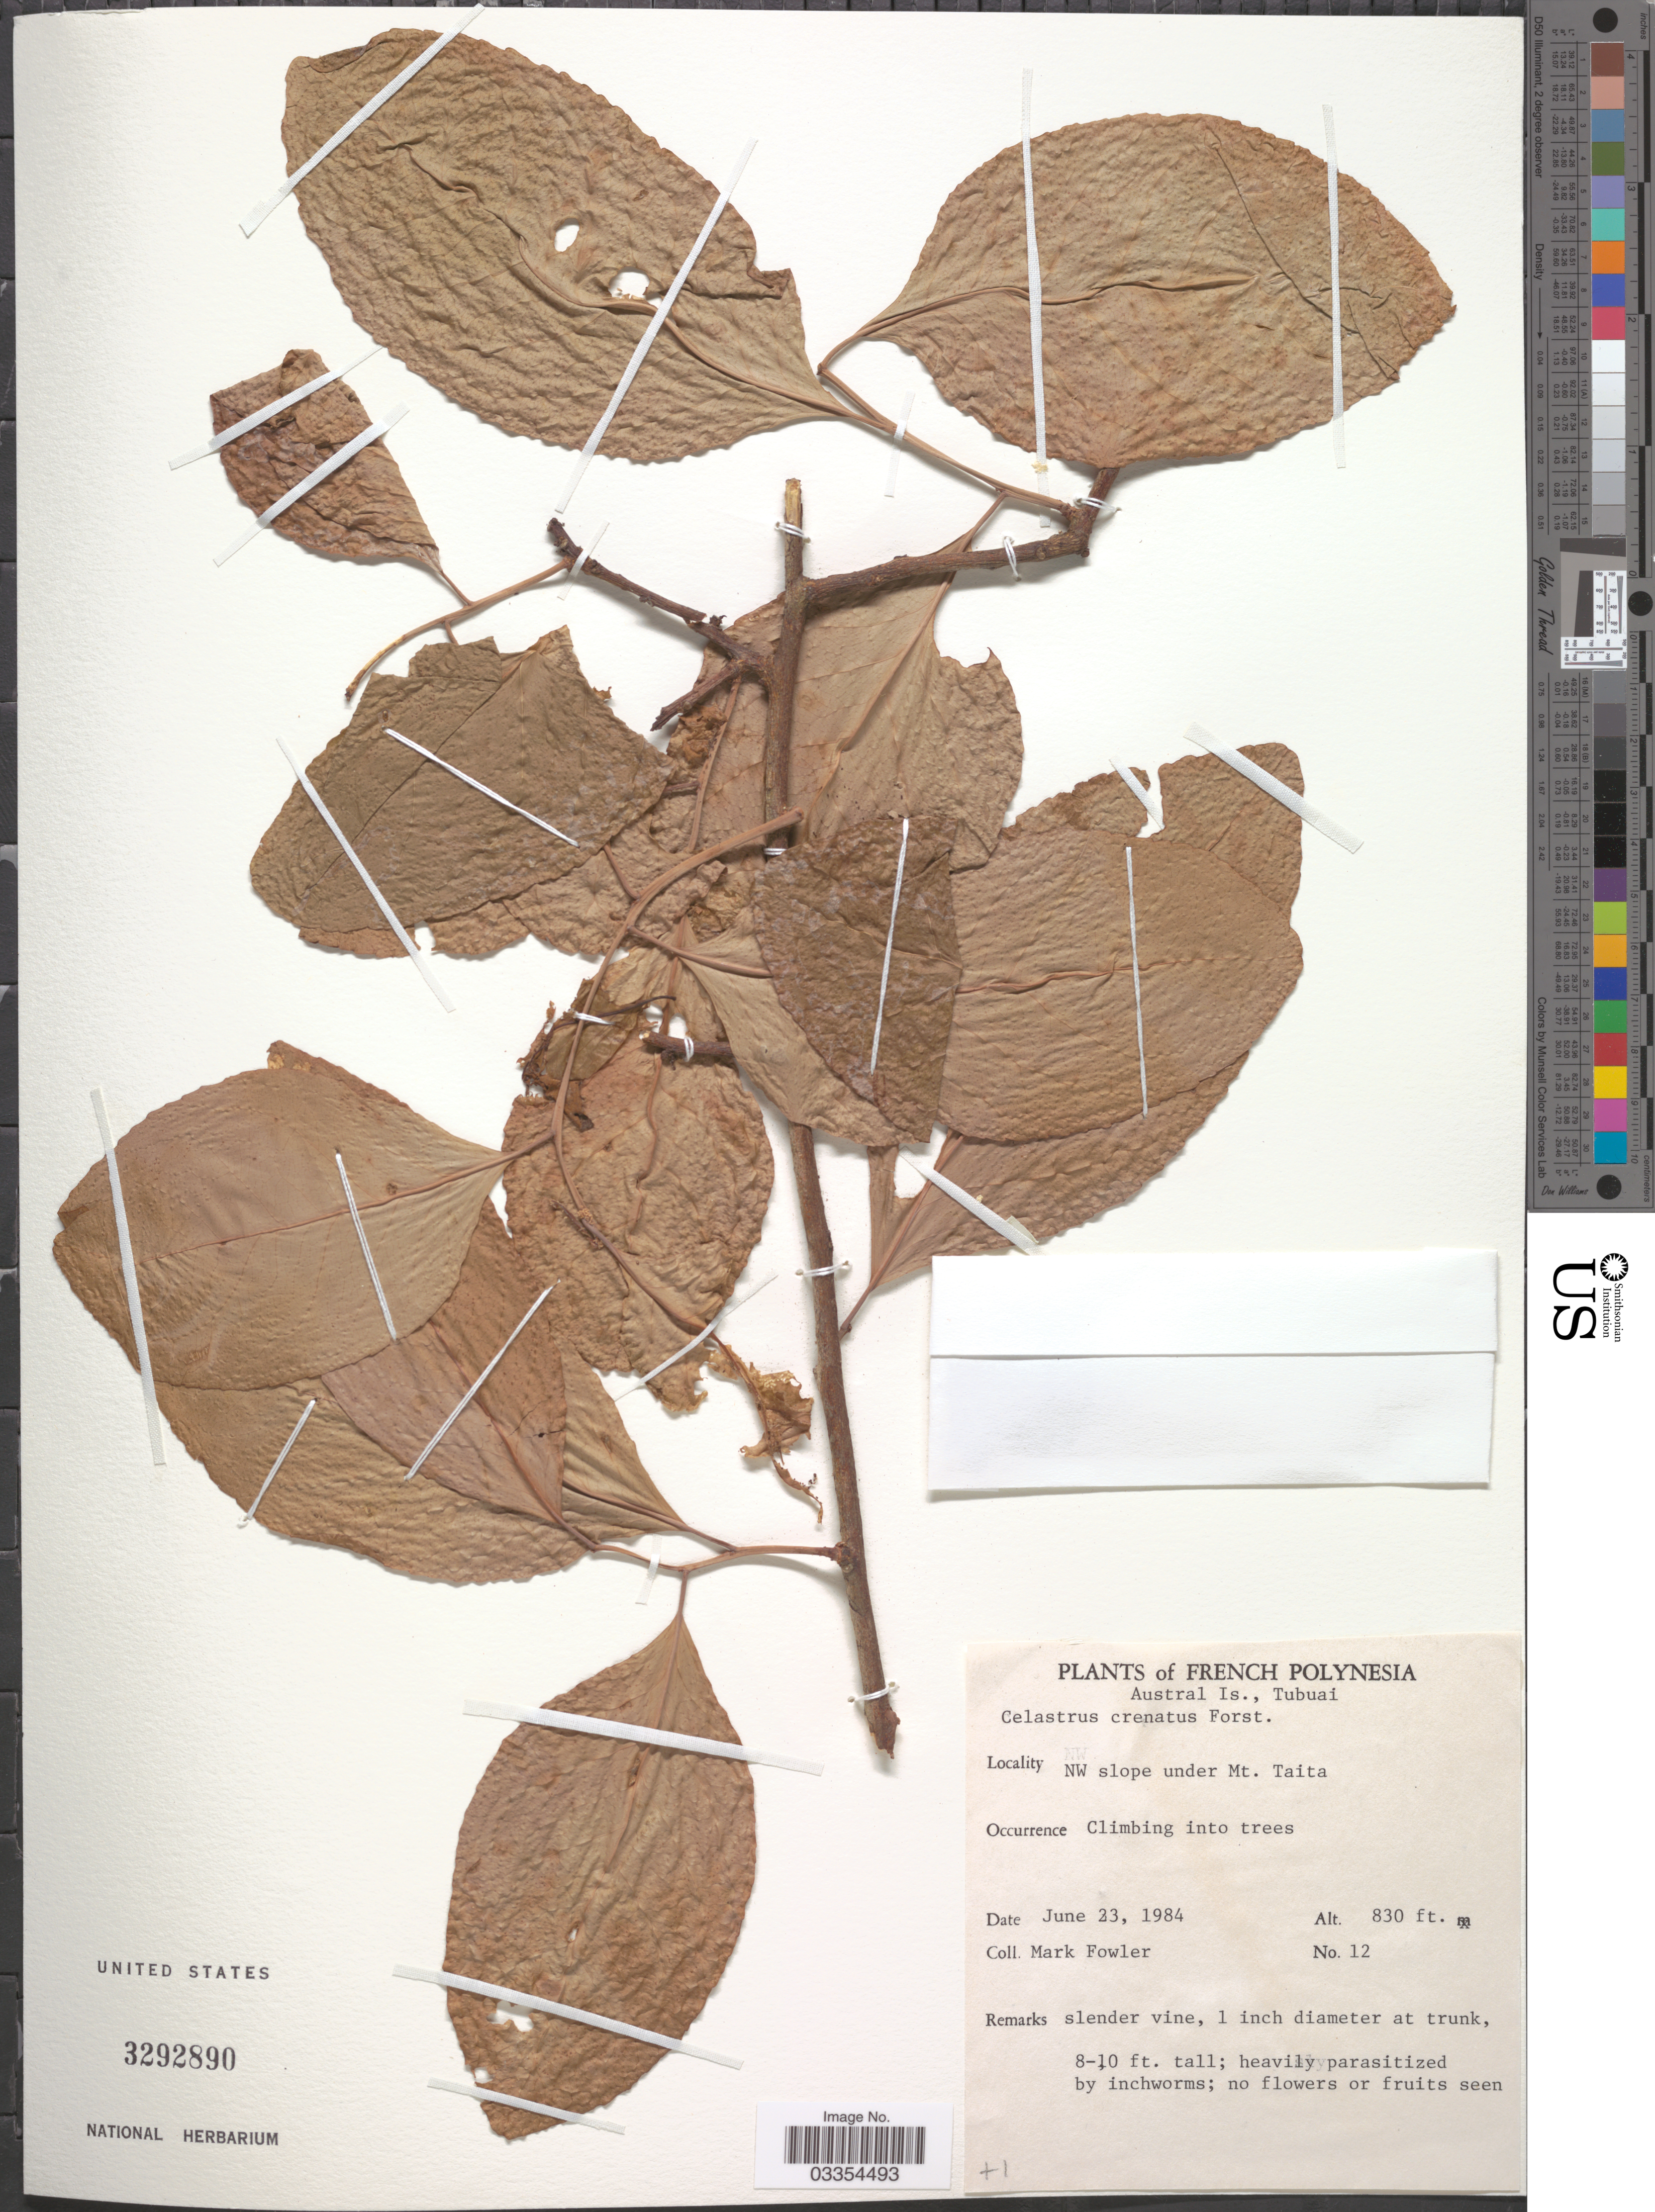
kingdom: Plantae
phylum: Tracheophyta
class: Magnoliopsida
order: Celastrales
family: Celastraceae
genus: Celastrus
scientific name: Celastrus crenatus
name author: F. Först.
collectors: M. Fowler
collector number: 12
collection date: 1984-06-23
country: French Polynesia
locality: Austral Is., Tubuai, NW slope under Mt. Taita.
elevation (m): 253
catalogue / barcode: US 3292890